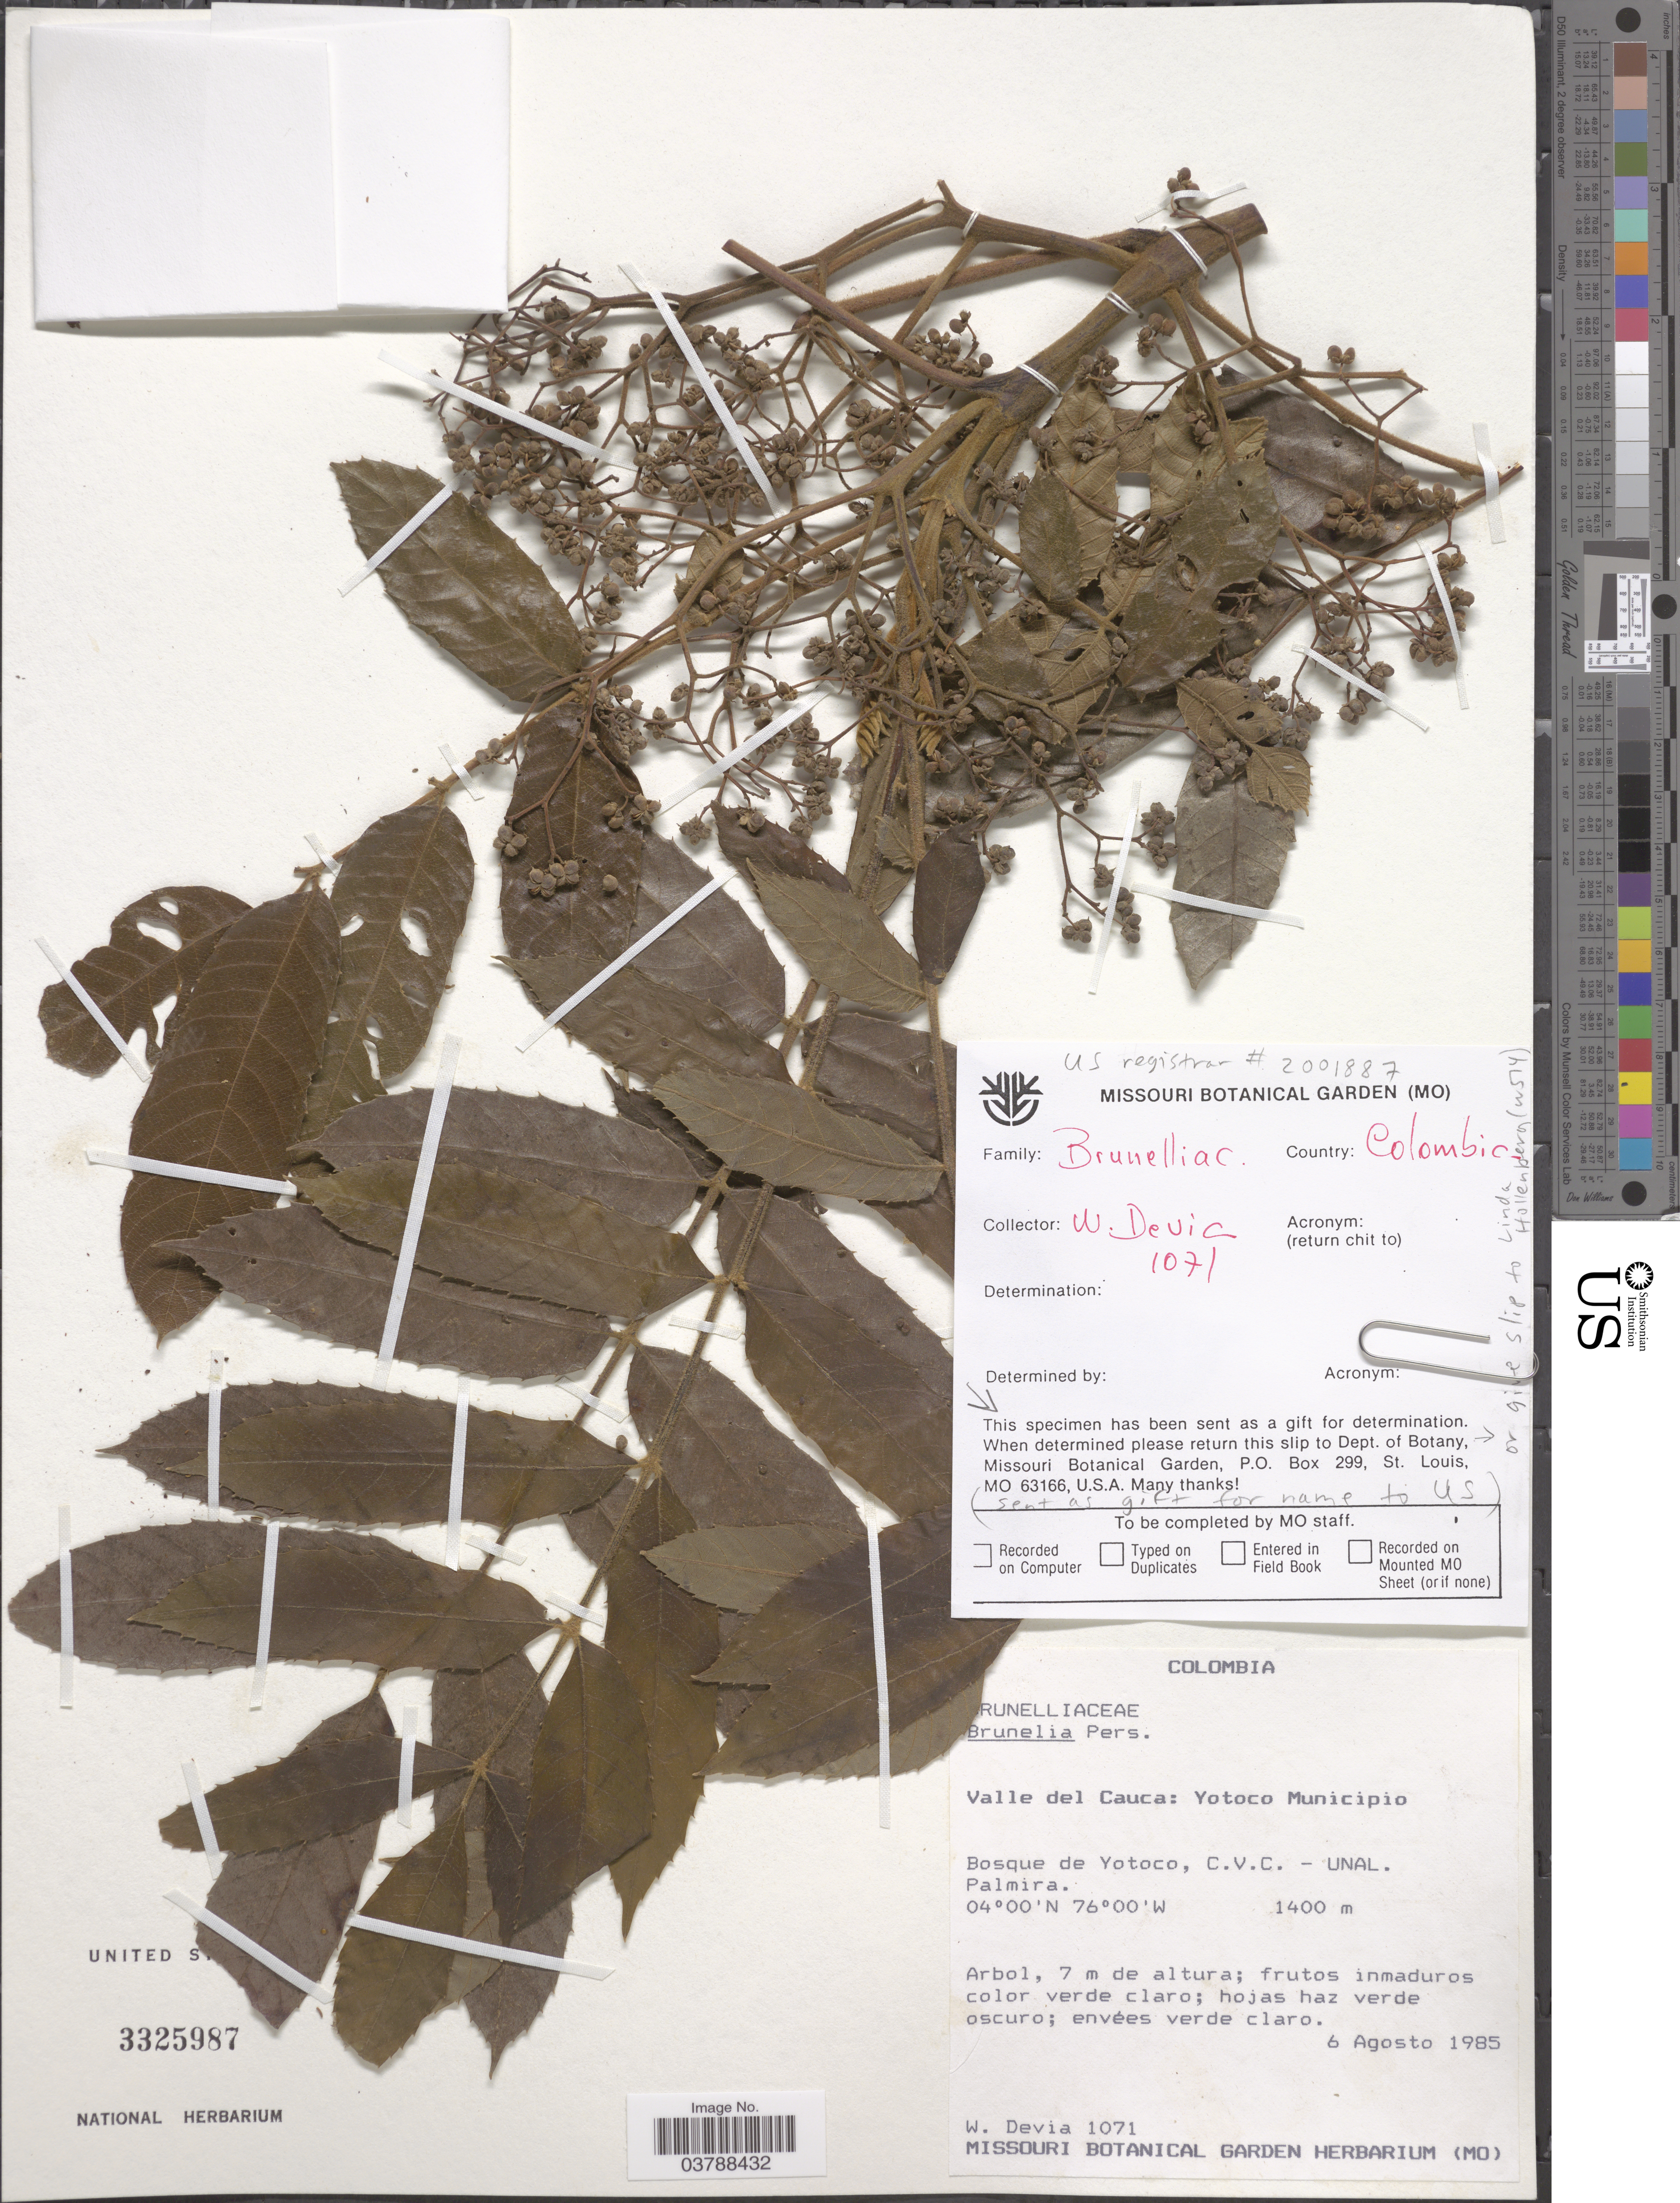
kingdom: Plantae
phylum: Tracheophyta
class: Magnoliopsida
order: Oxalidales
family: Brunelliaceae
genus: Brunellia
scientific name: Brunellia sp.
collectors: W. Devia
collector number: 1071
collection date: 1985-08-06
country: Colombia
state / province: Valle del Cauca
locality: Yotoco Municipio. Bosque de Yotoco, C.V.C. - Unal. Palmira.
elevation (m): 1400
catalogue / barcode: US 3325987